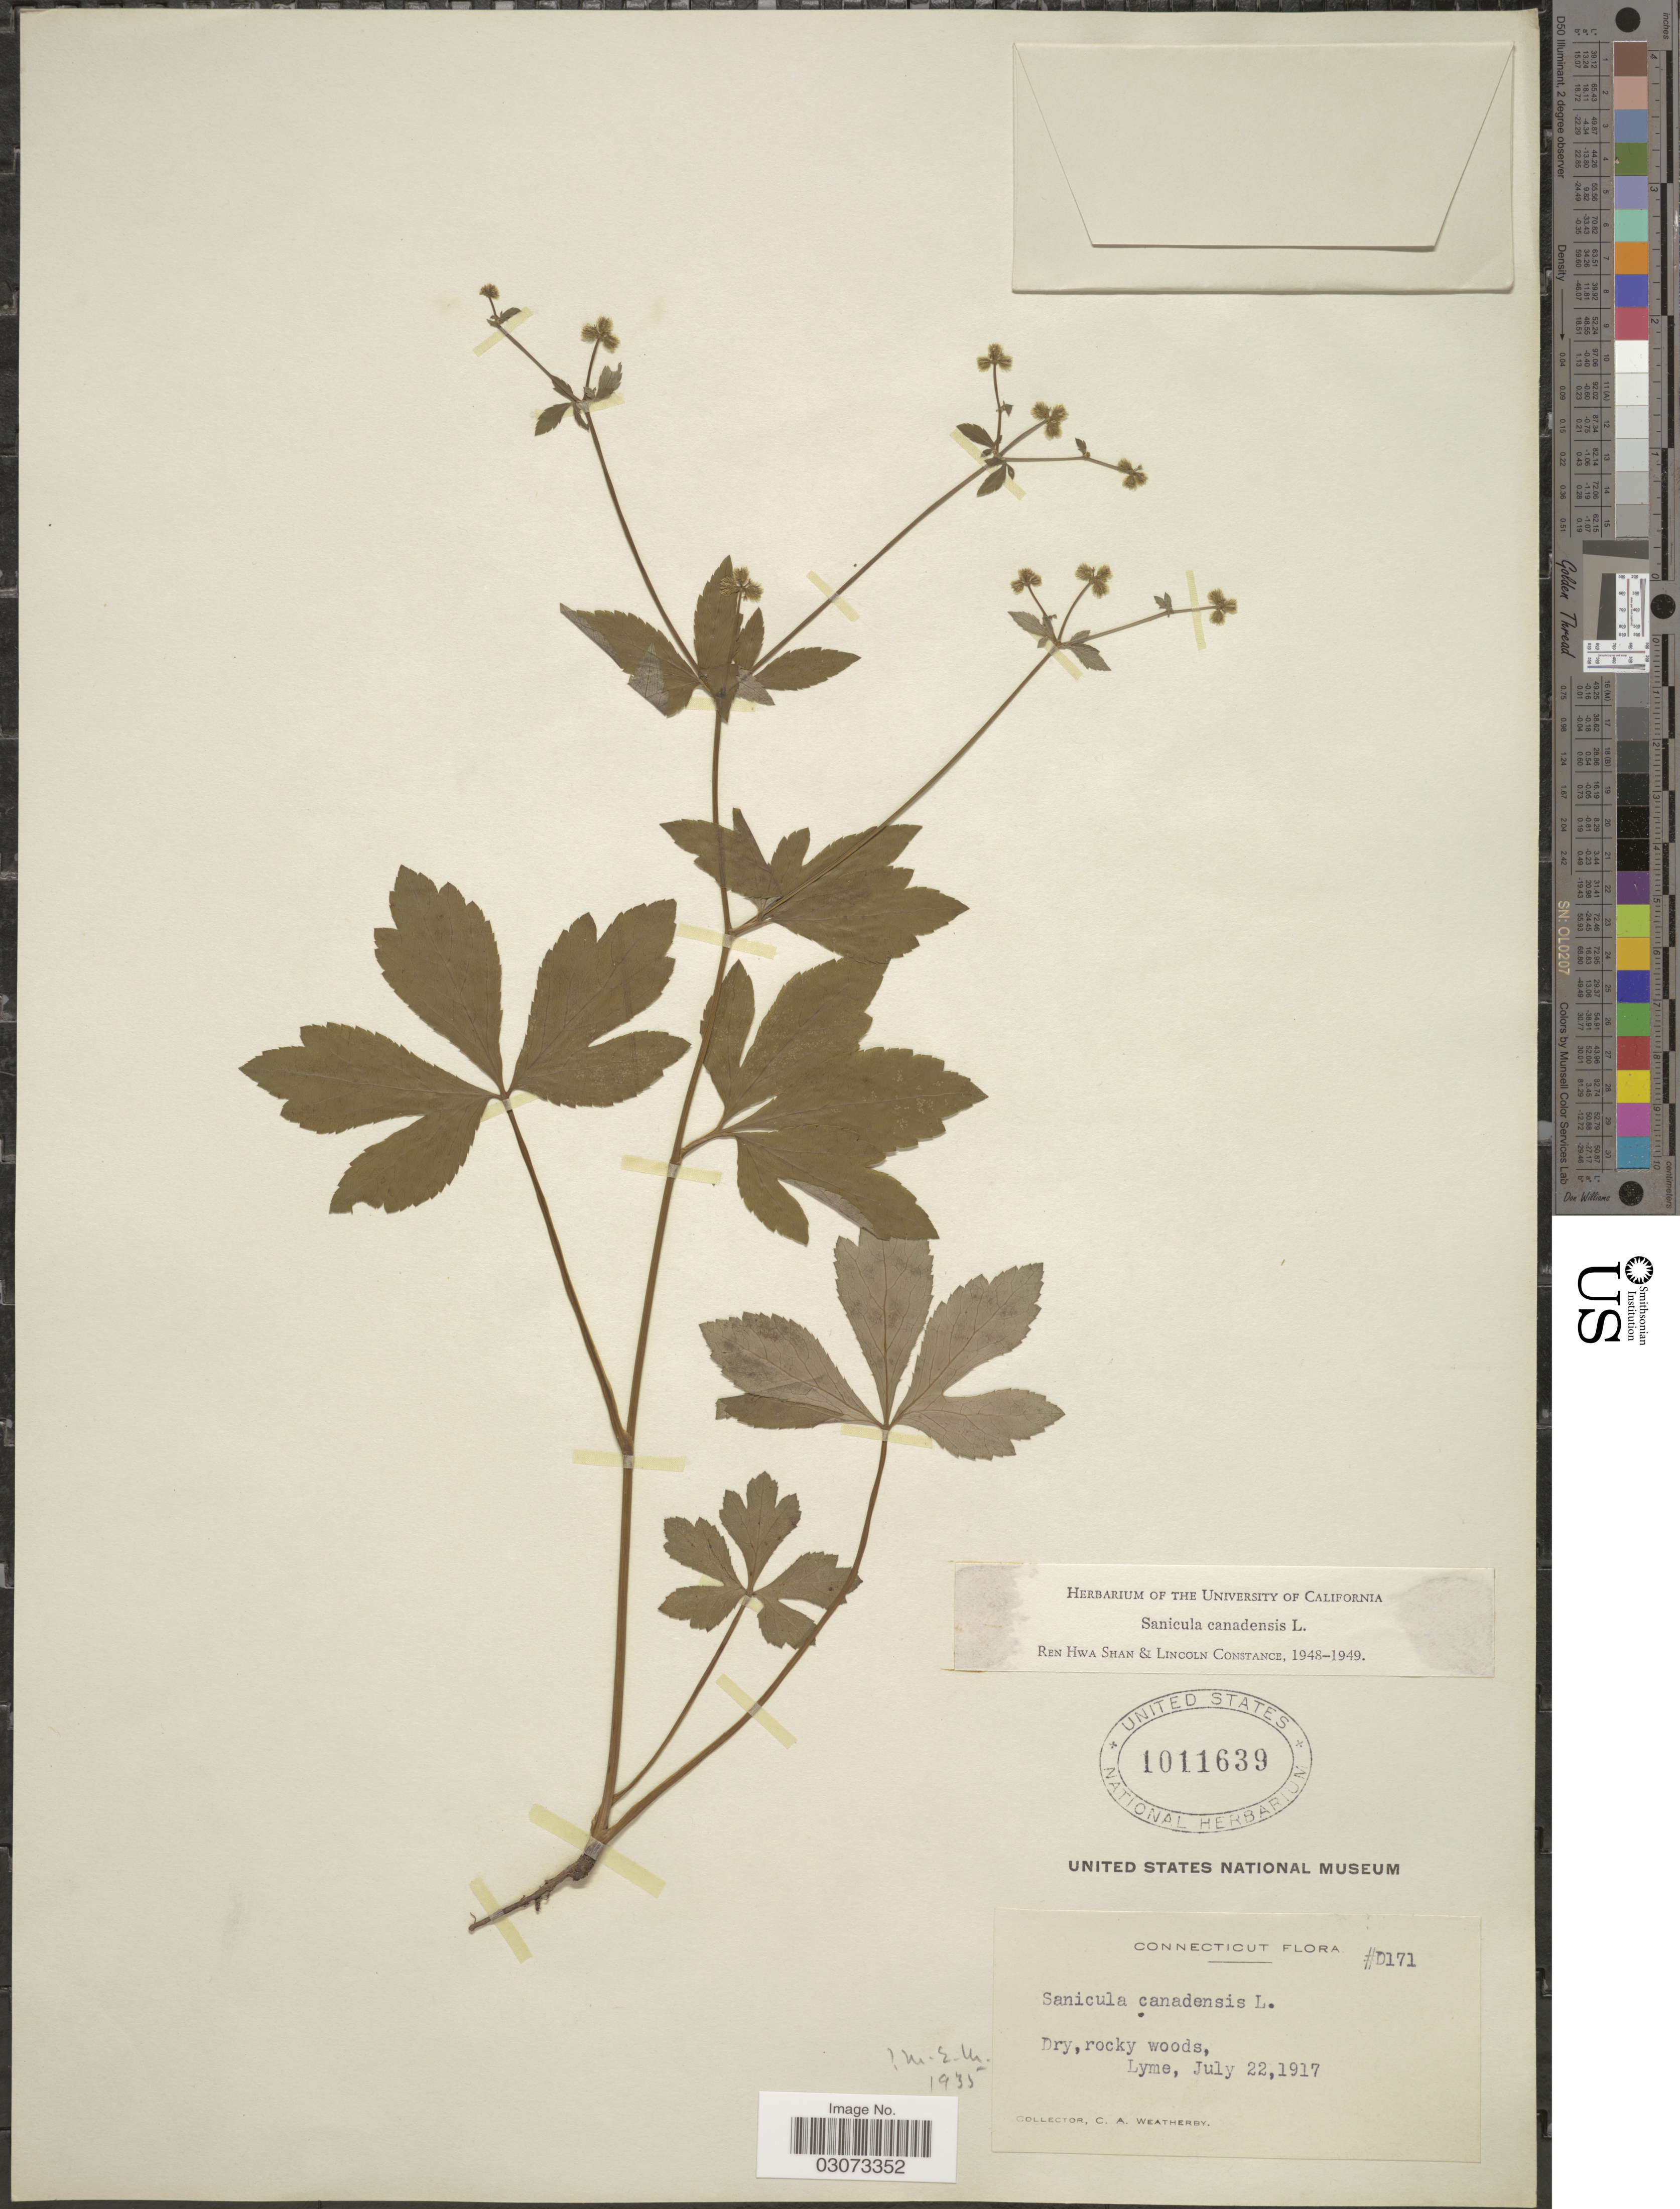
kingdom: Plantae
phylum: Tracheophyta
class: Magnoliopsida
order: Apiales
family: Apiaceae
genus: Sanicula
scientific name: Sanicula canadensis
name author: L.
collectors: C. A. Weatherby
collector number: D171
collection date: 1917-07-22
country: United States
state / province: Connecticut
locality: Dry, rocky woods, Lyme.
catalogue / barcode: US 1011639